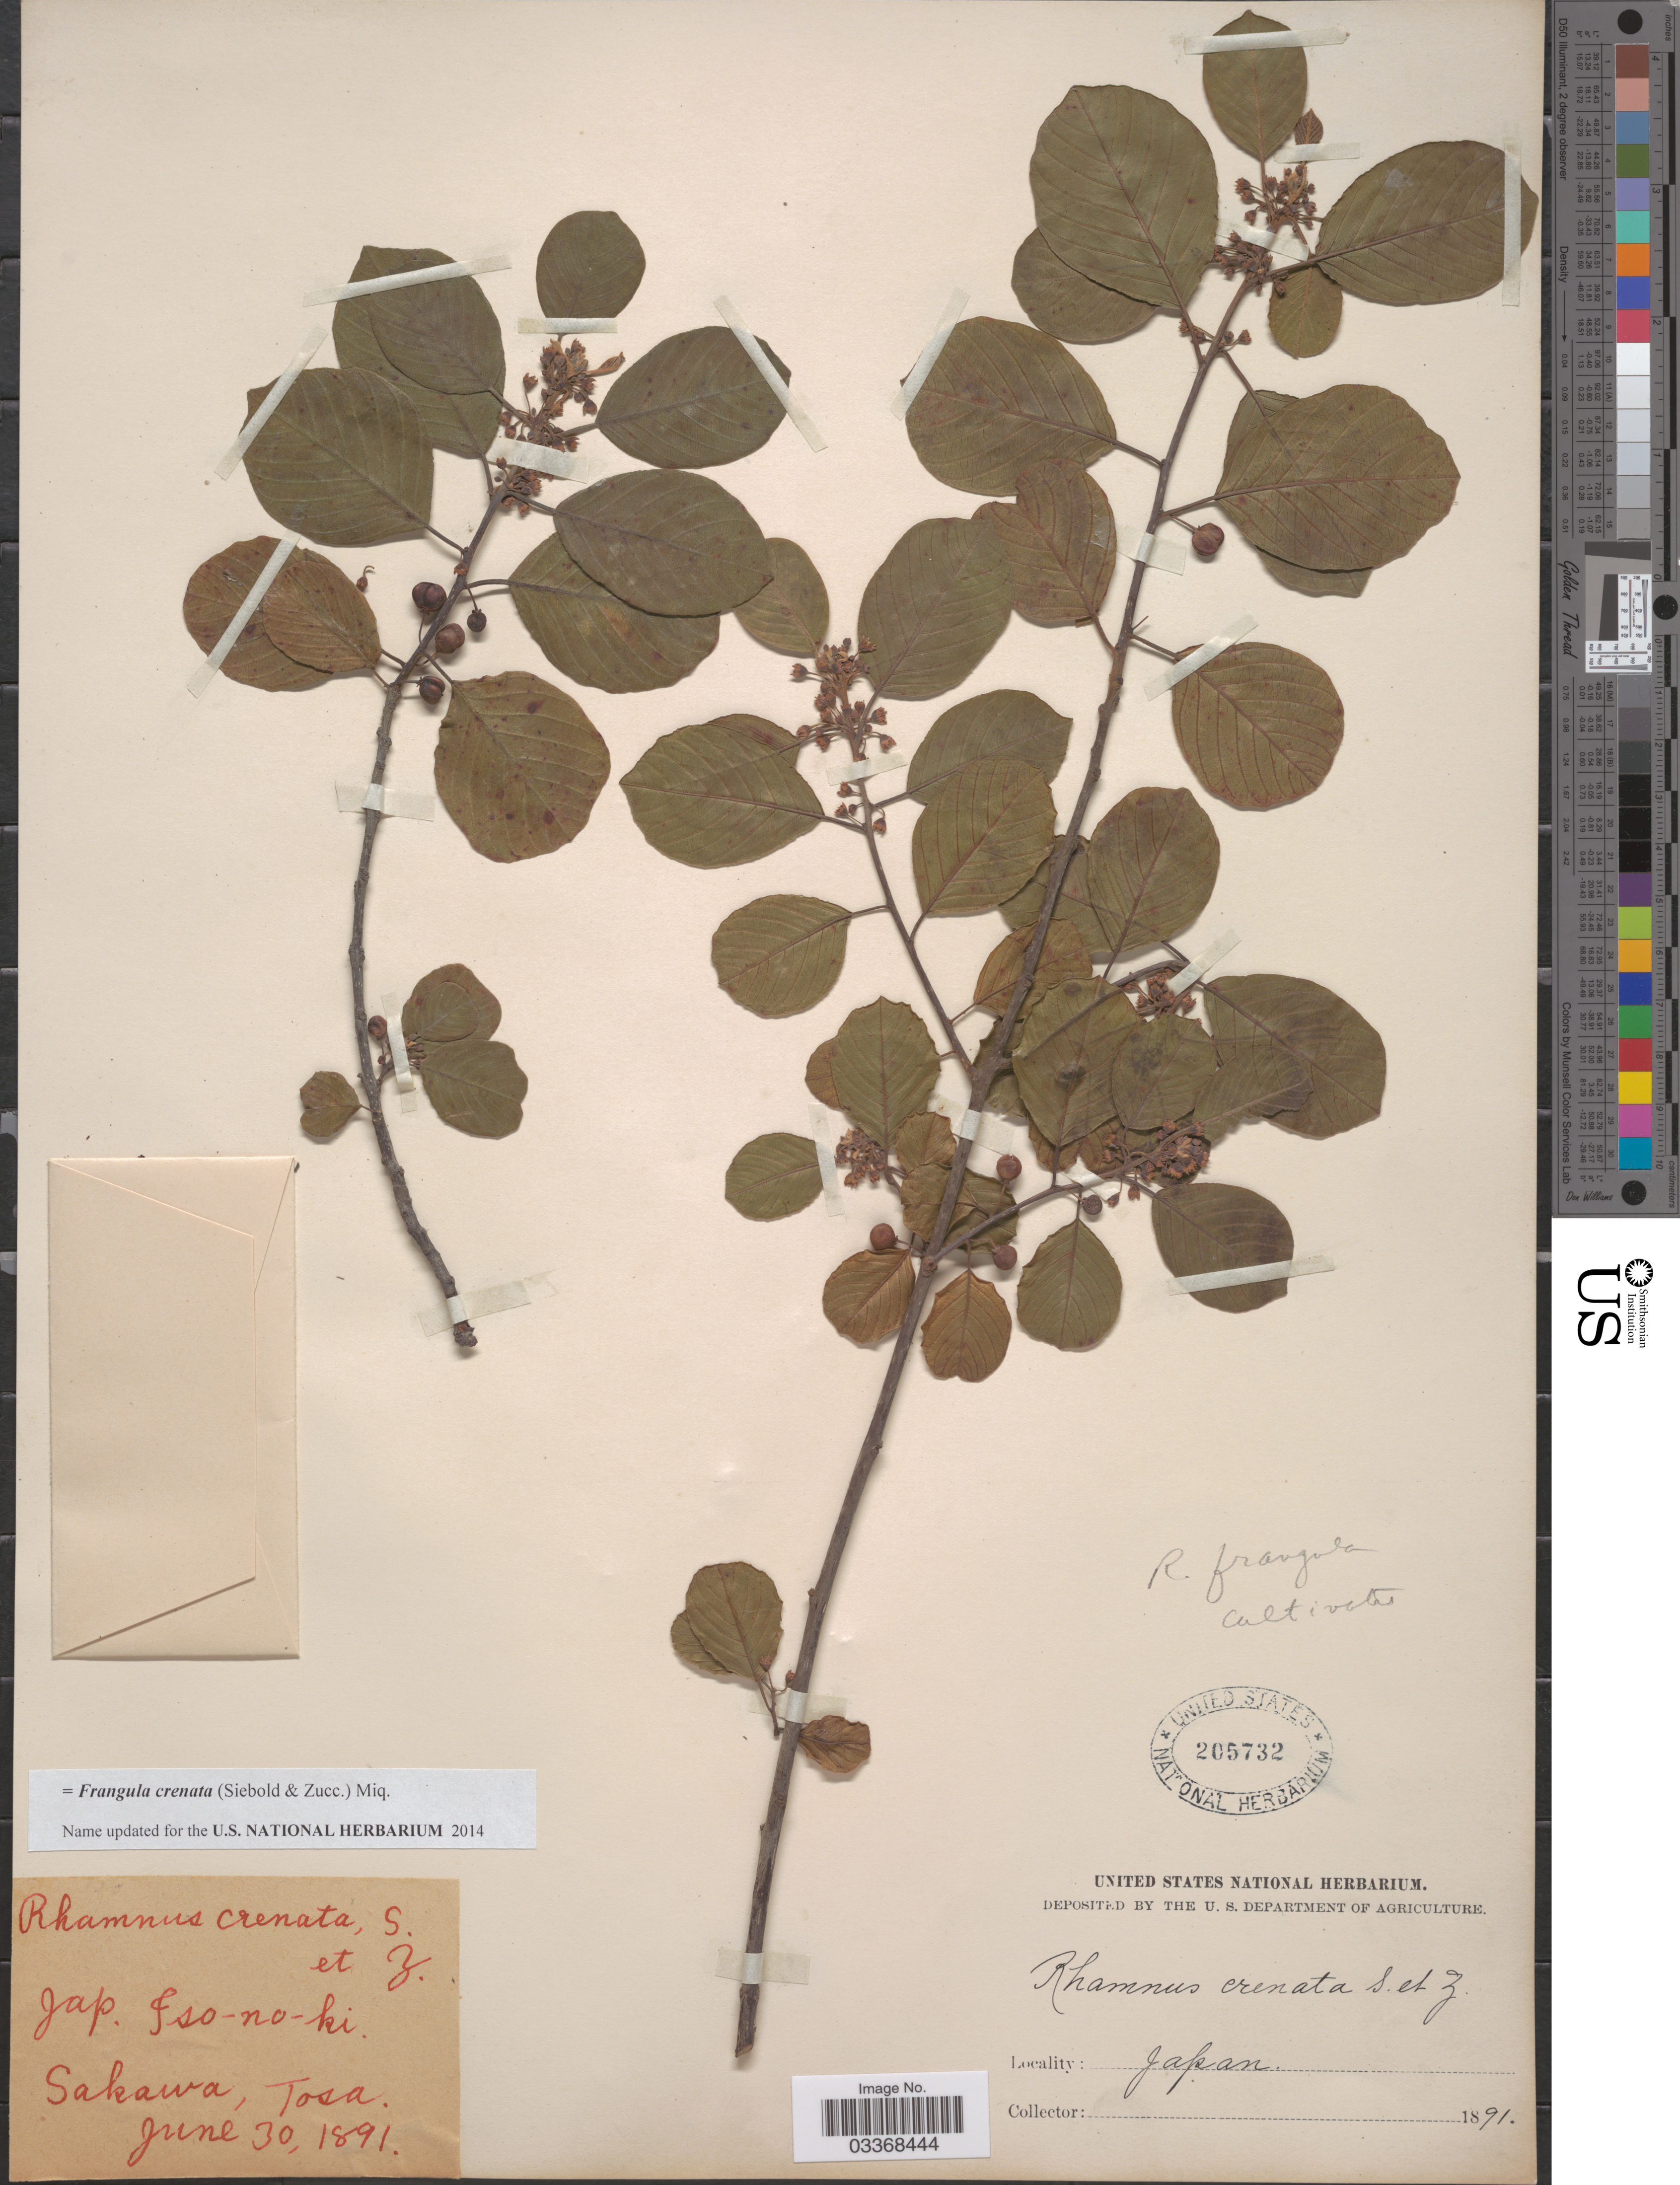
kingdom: Plantae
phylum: Tracheophyta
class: Magnoliopsida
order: Rosales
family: Rhamnaceae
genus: Frangula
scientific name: Frangula crenata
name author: (Siebold & Zucc.) Miq.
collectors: ex herb. United States National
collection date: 1891-06-30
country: Japan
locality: Sakawa, Tosa.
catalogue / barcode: US 205732